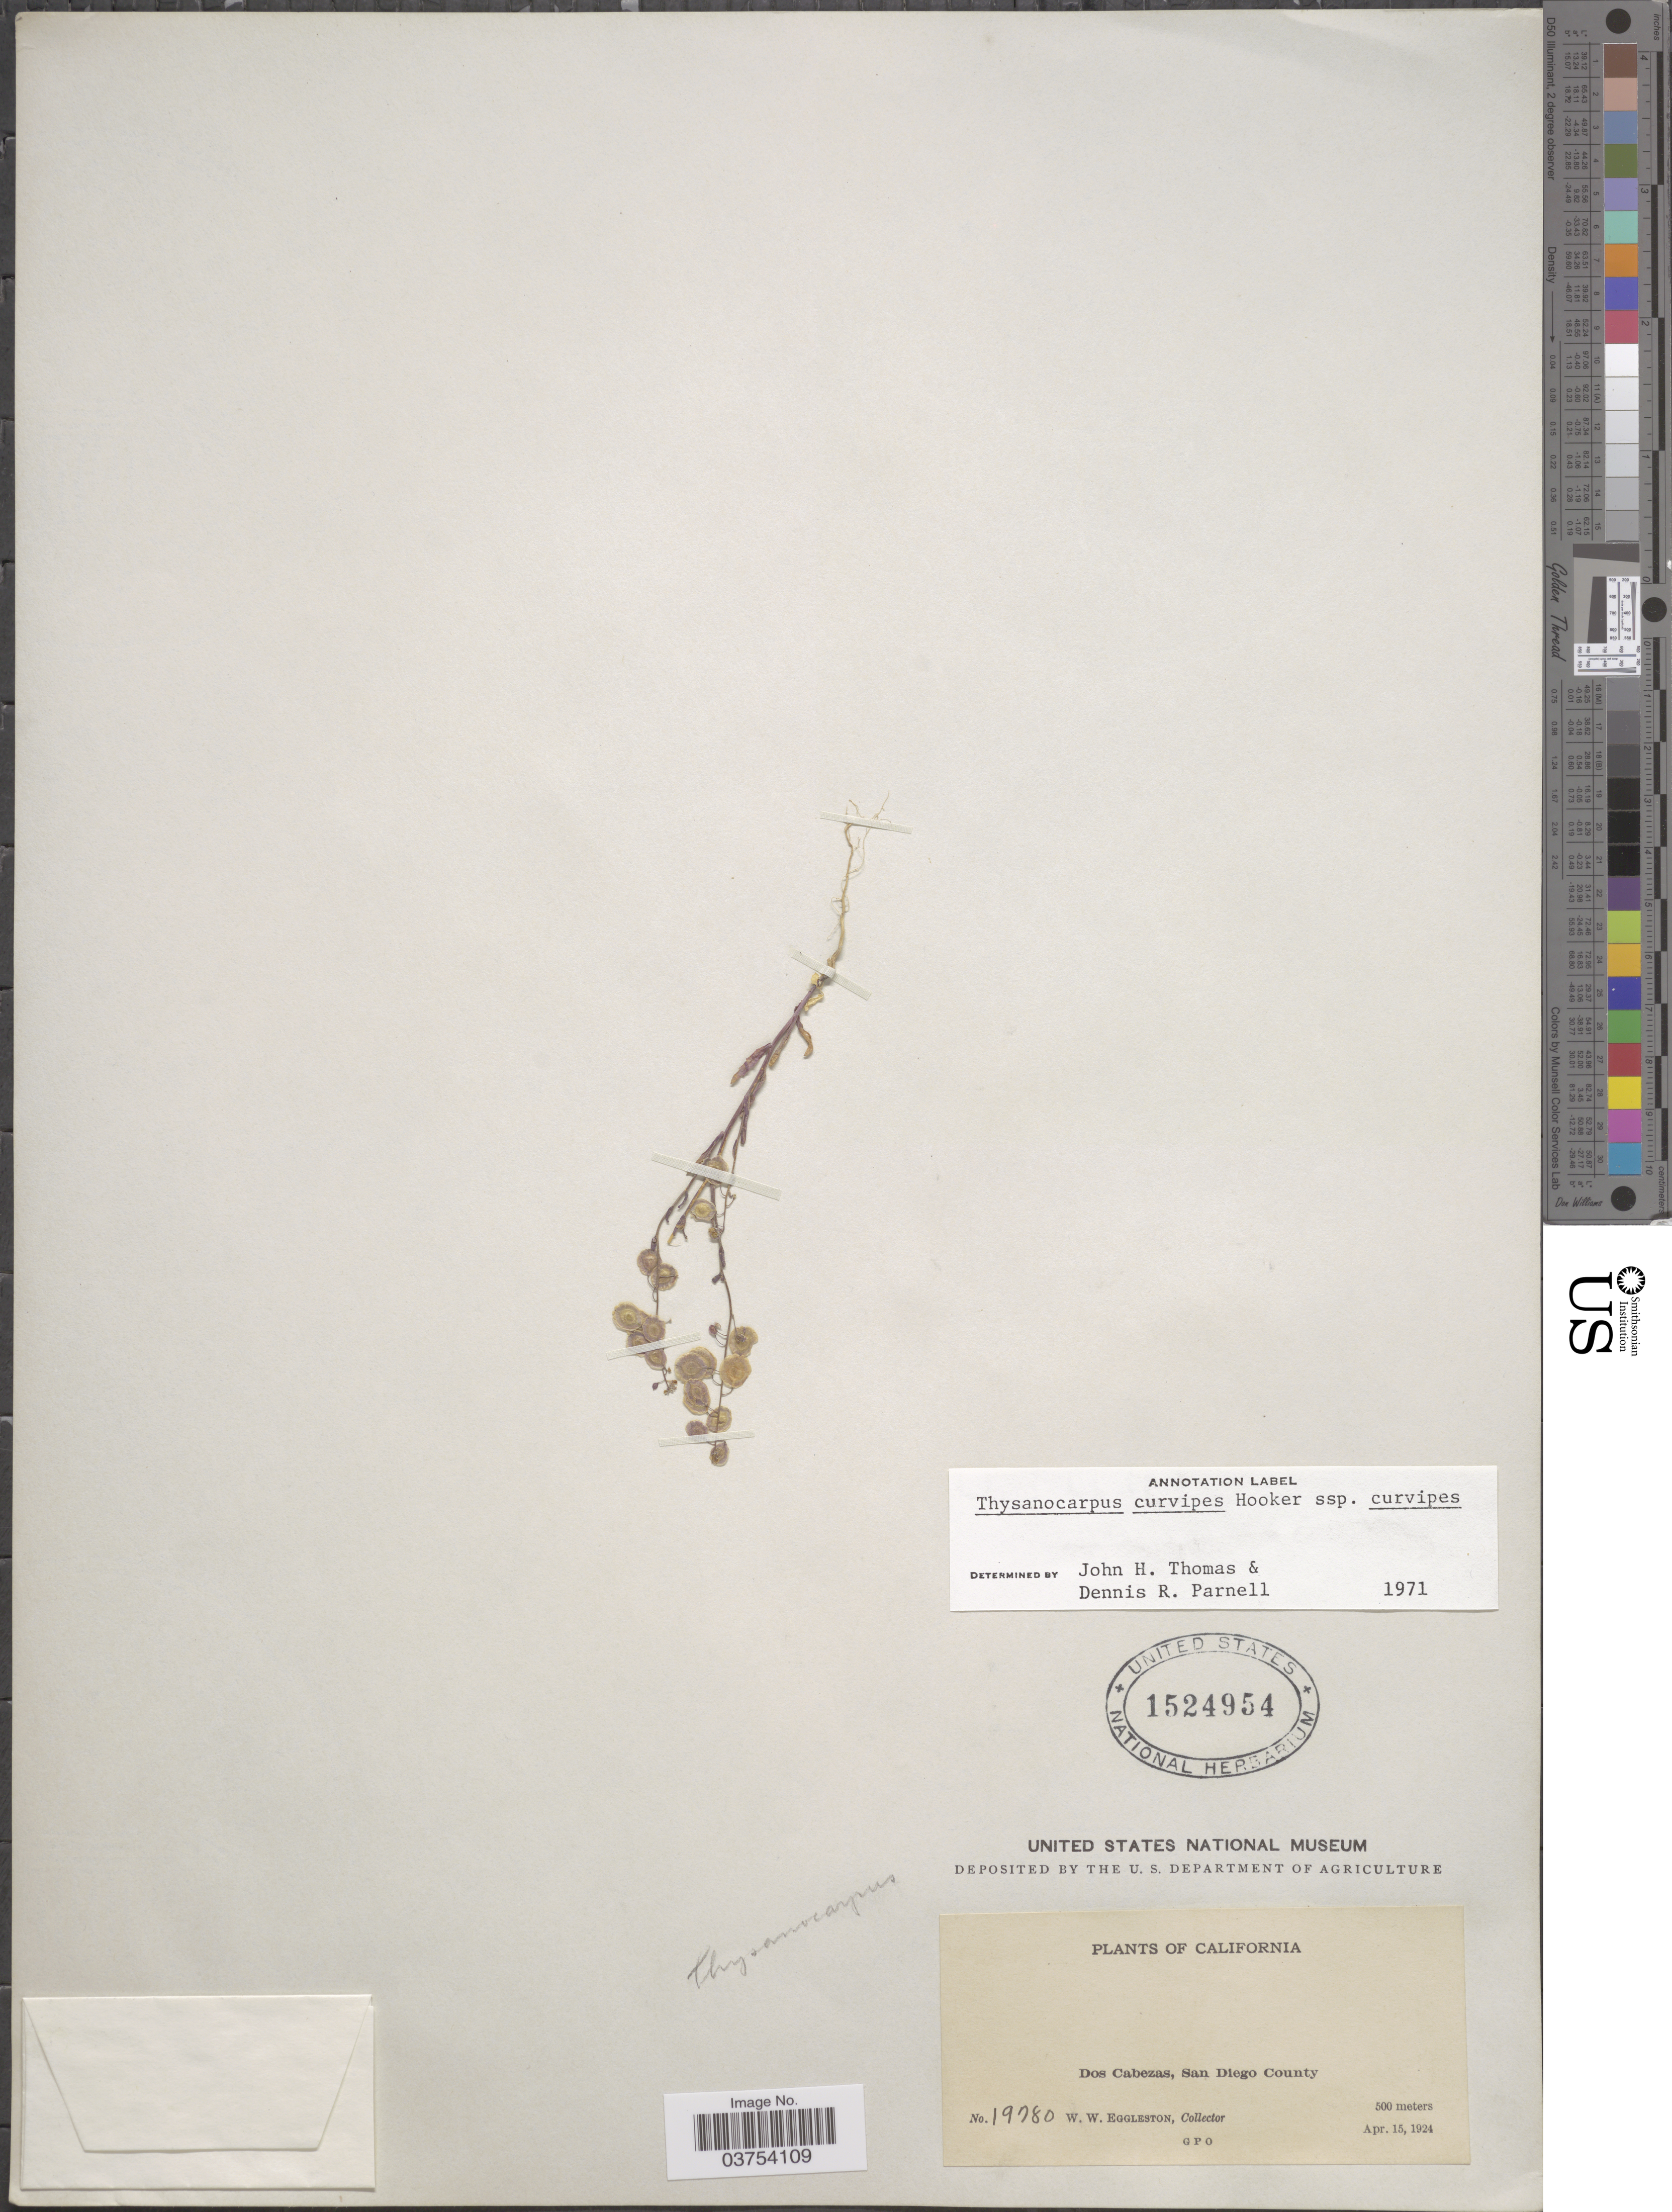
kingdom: Plantae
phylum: Tracheophyta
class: Magnoliopsida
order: Brassicales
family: Brassicaceae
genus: Thysanocarpus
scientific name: Thysanocarpus curvipes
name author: Hook.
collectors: W. W. Eggleston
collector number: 19780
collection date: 1924-04-15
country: United States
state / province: California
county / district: San Diego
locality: Dos Cabezas, San Diego County.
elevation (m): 500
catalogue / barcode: US 1524954